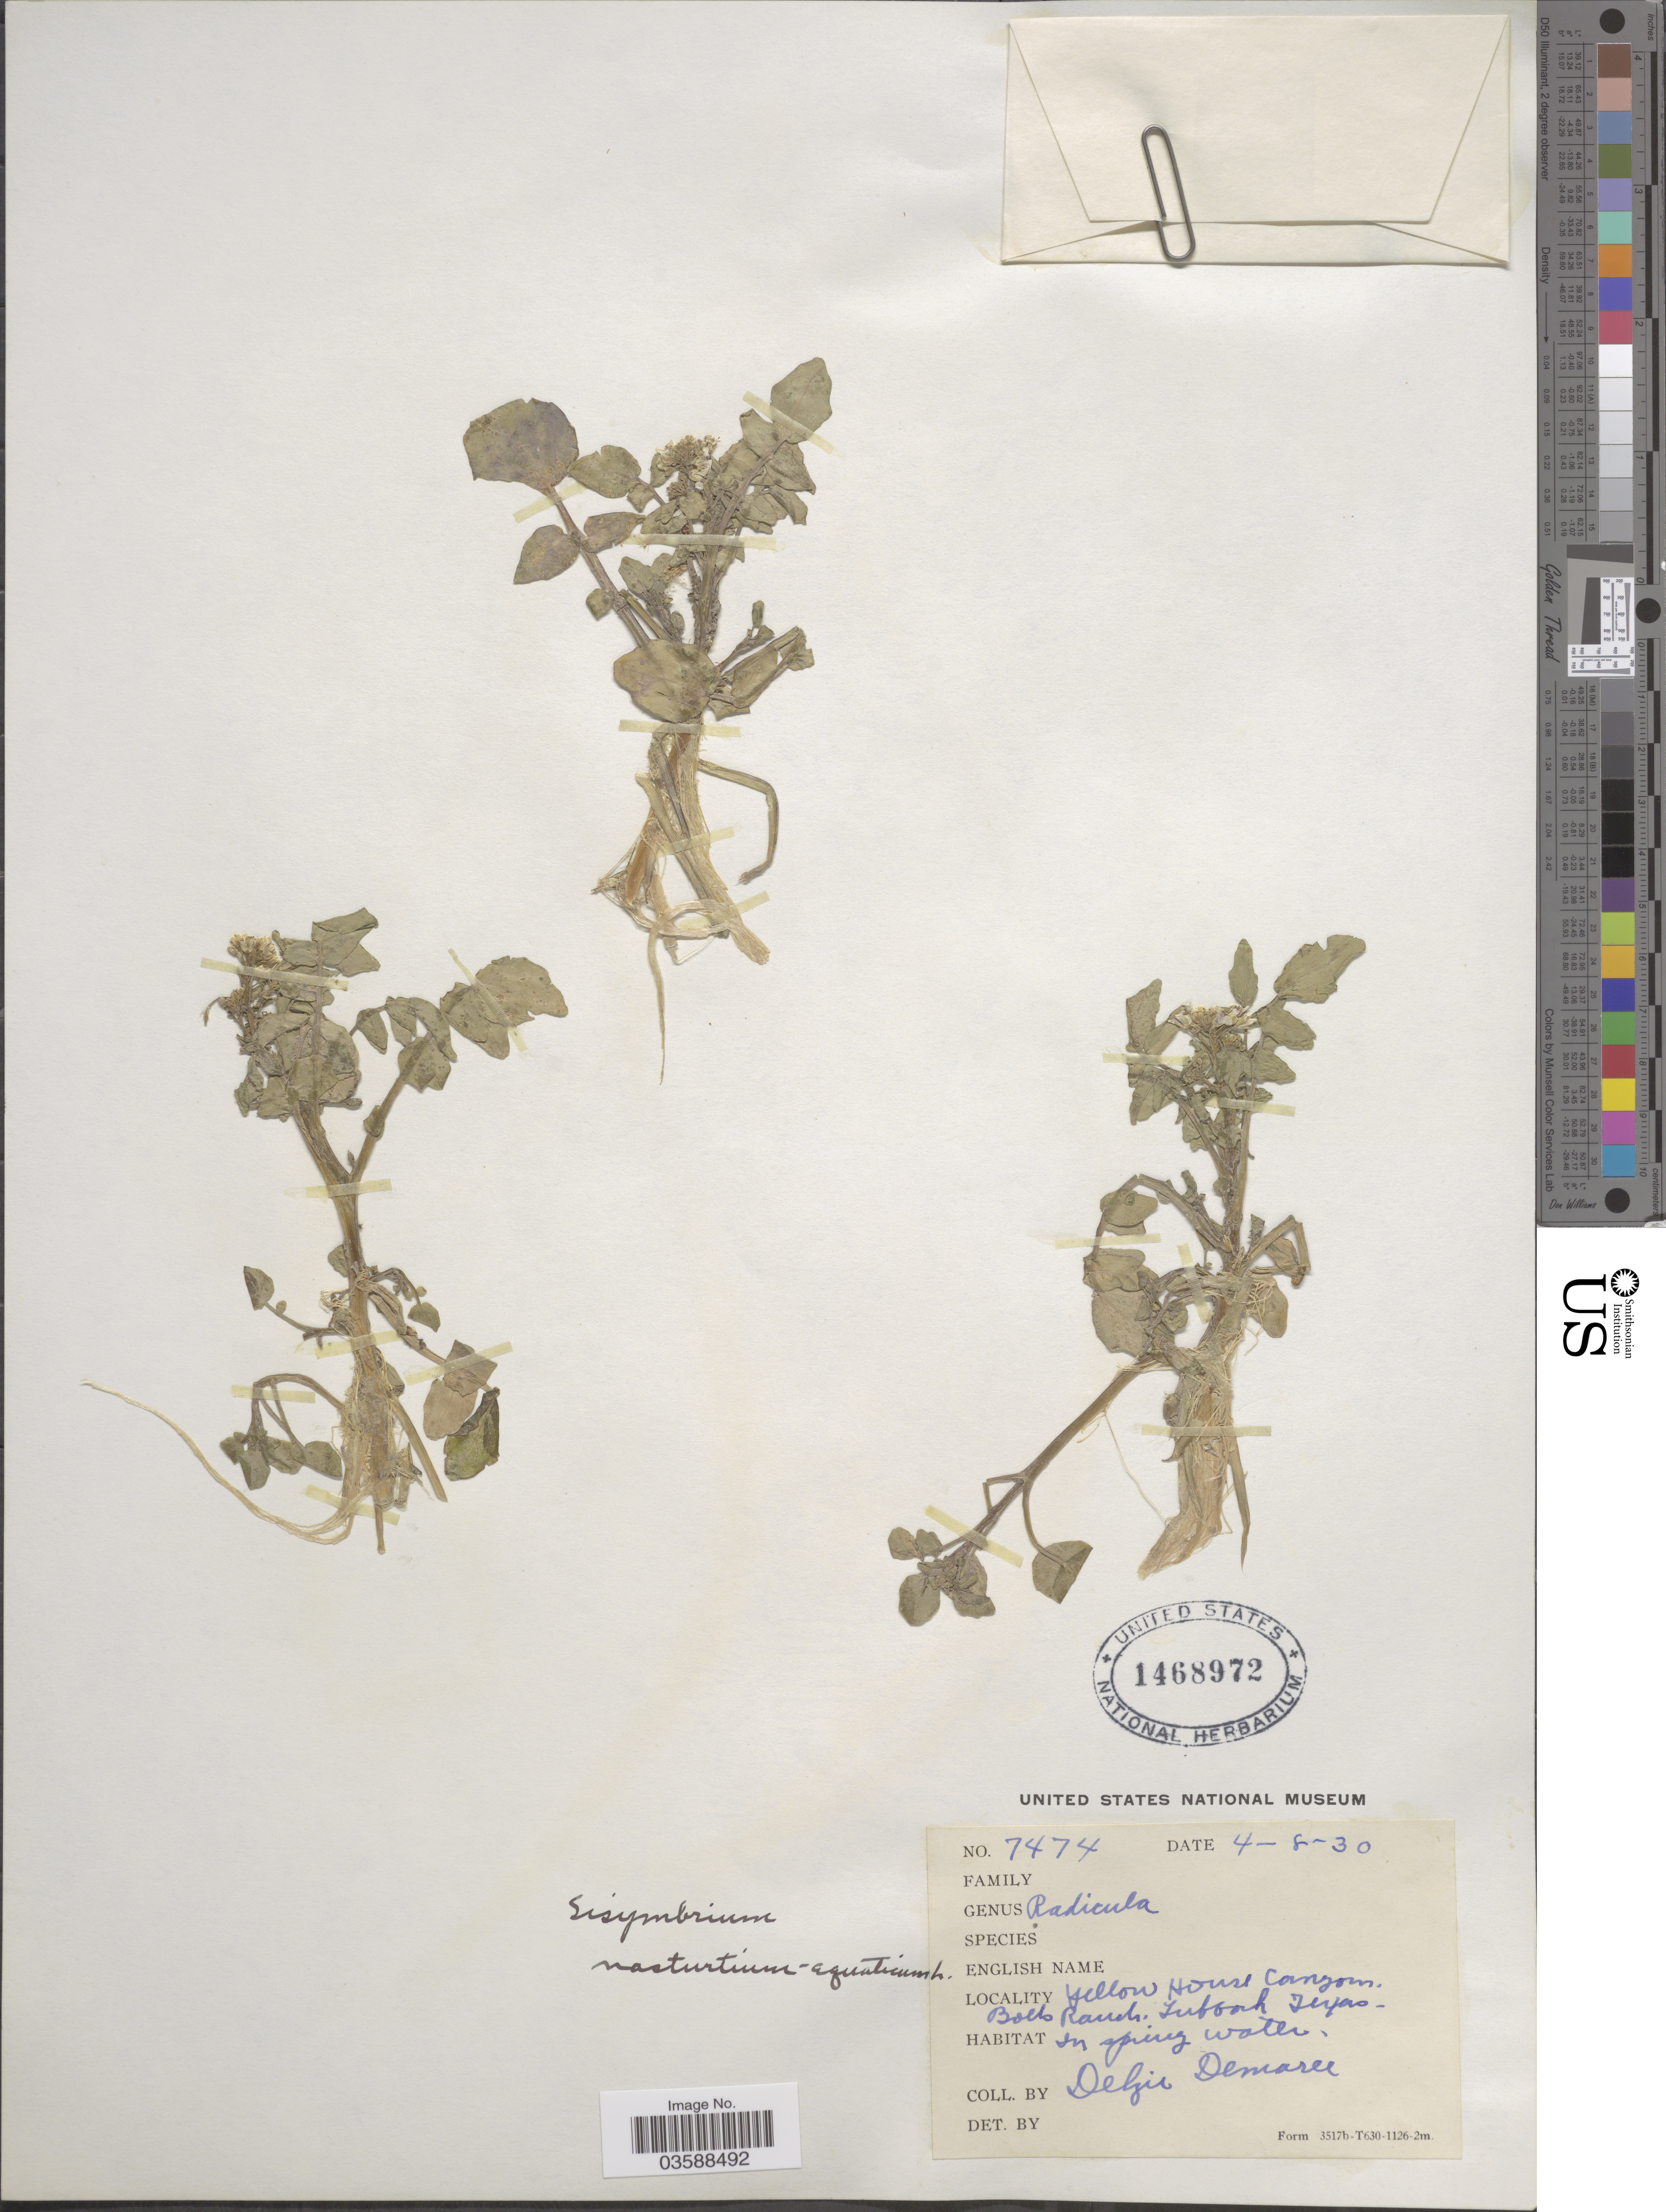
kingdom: Plantae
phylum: Tracheophyta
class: Magnoliopsida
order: Brassicales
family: Brassicaceae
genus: Nasturtium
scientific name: Nasturtium officinale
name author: R. Br.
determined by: Strong, M. T., (US), Smithsonian Institution - National Museum of Natural History (UNITED STATES)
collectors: D. Demaree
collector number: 7474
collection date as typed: Transcribed d/m/y: 8/4/30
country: United States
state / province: Texas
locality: Yellow House Canyons. Bolb Ranch, Lubboch.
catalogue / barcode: US 1468972